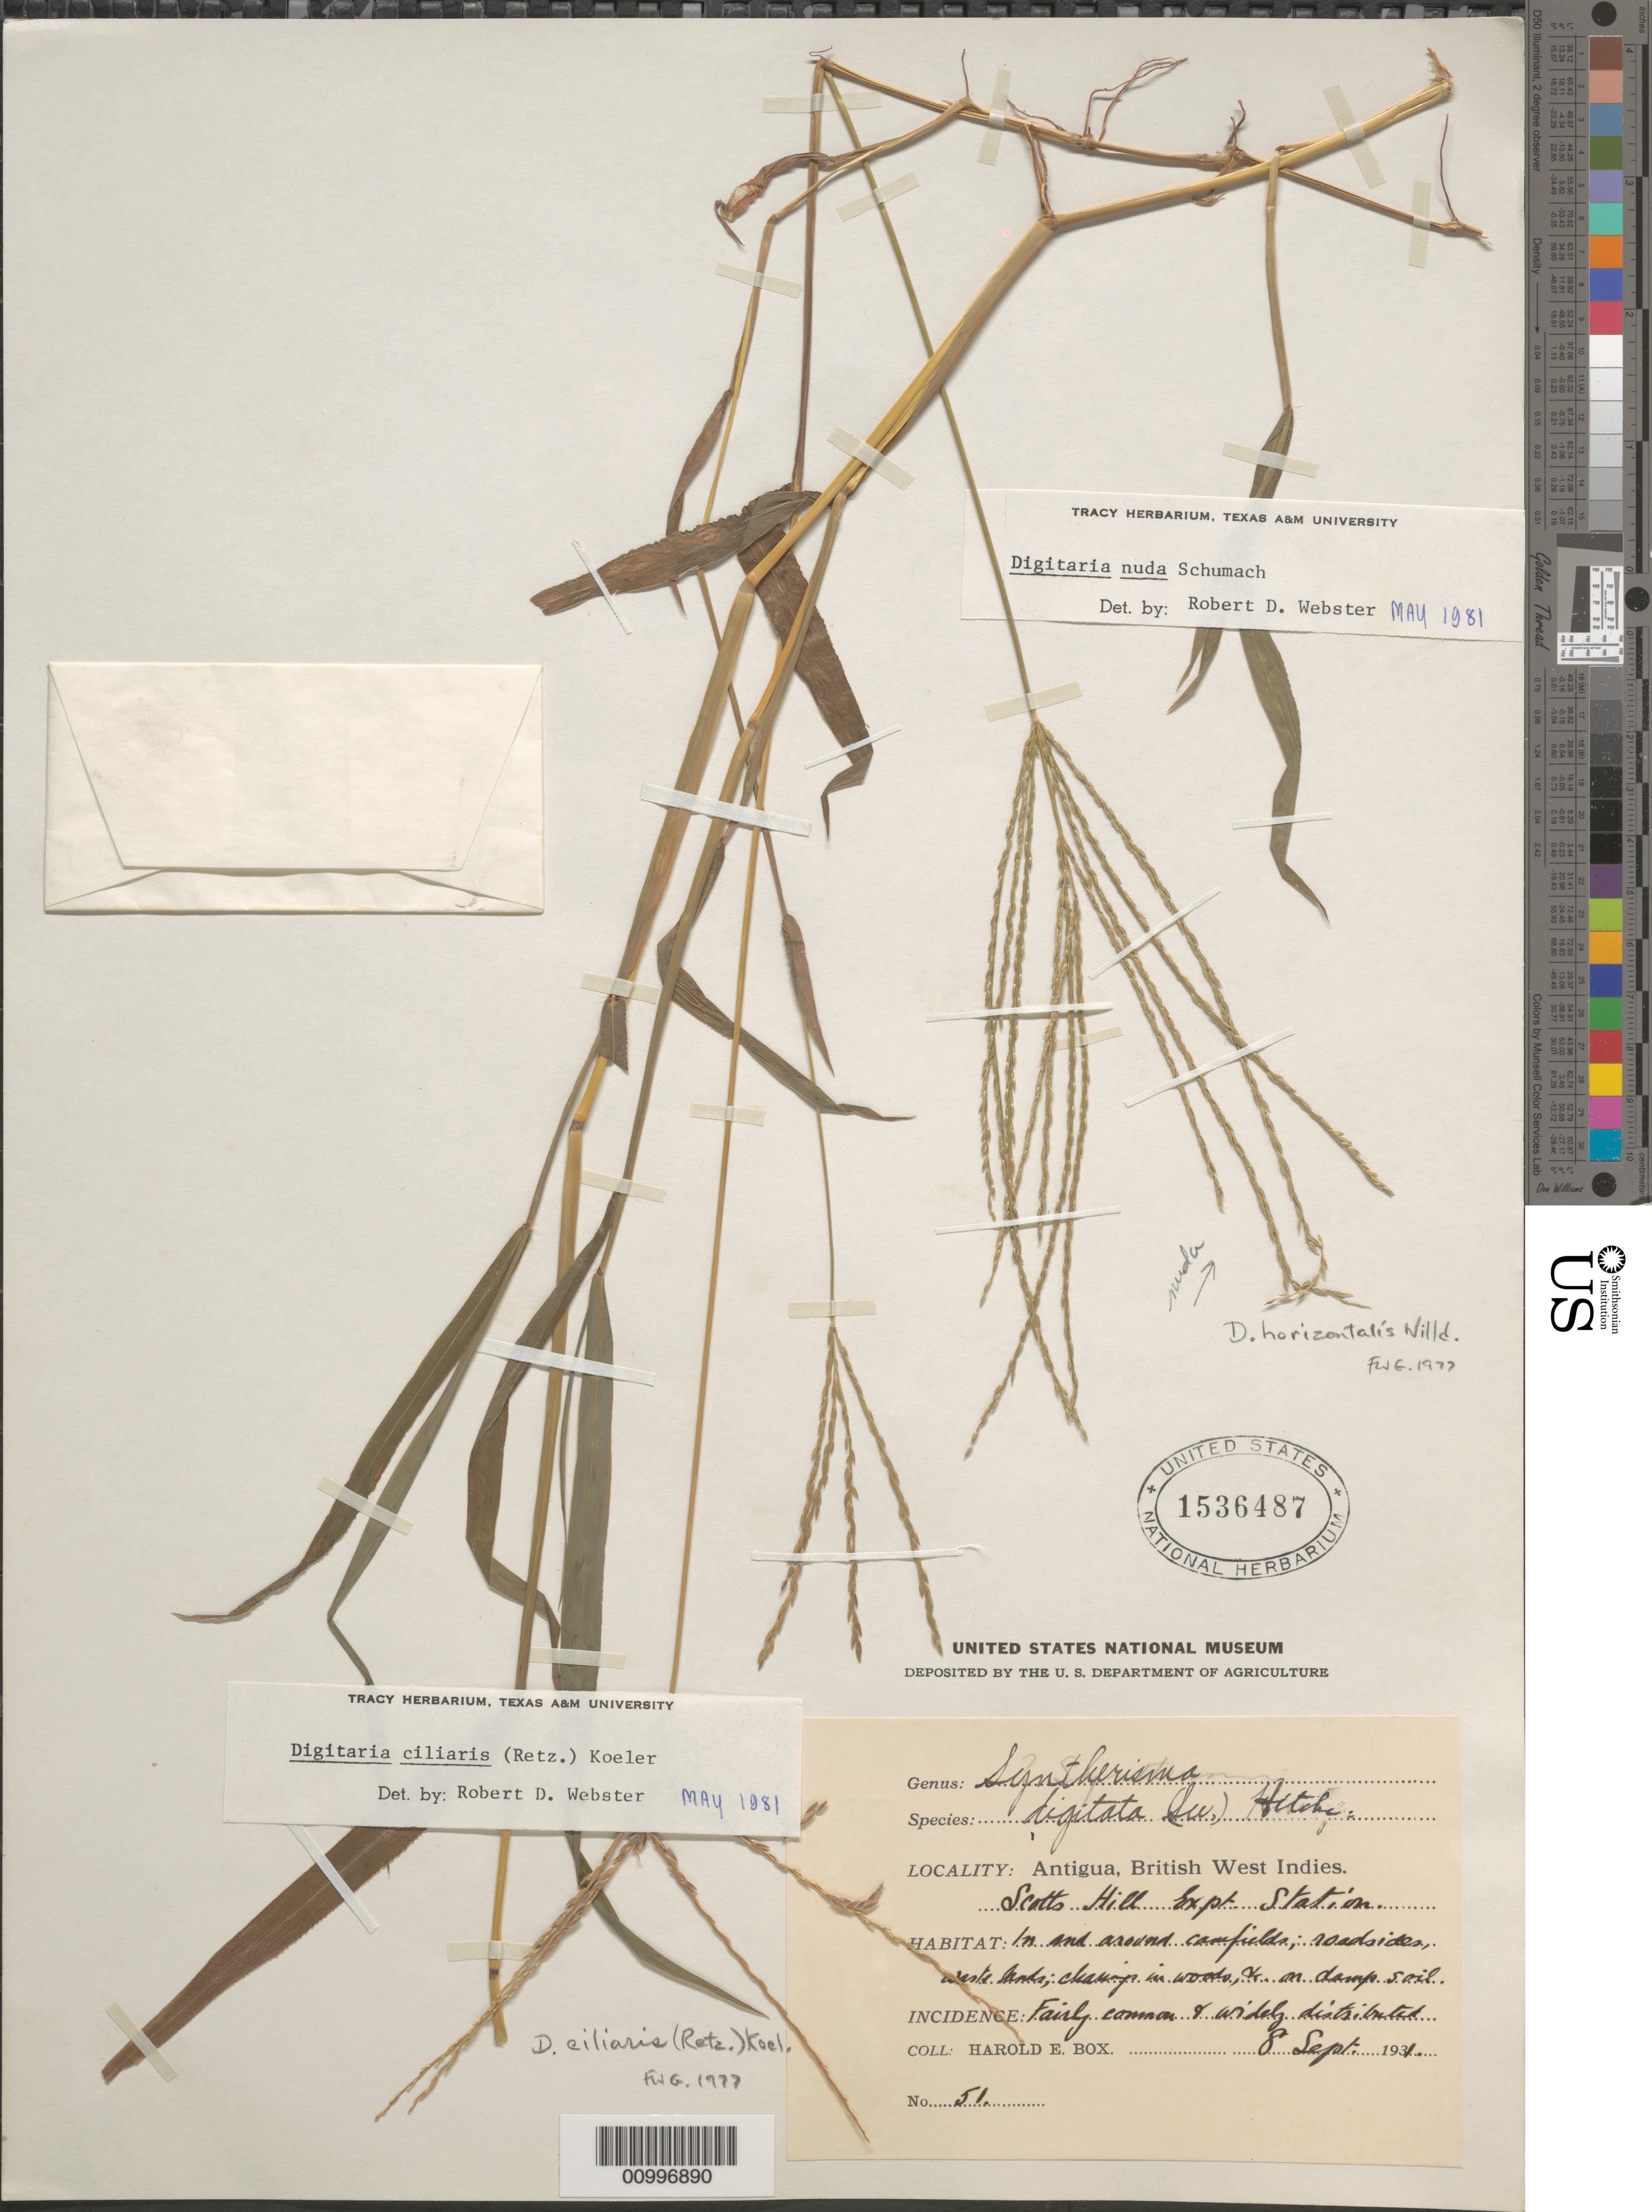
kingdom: Plantae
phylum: Tracheophyta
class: Liliopsida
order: Poales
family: Poaceae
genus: Digitaria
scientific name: Digitaria ciliaris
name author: (Retz.) Koeler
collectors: H. E. Box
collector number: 51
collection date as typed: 08 Sep 1931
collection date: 1931-09-08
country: Antigua and Barbuda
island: Antigua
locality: Scotts Hill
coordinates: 0 N, 0 E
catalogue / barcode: US 1536487